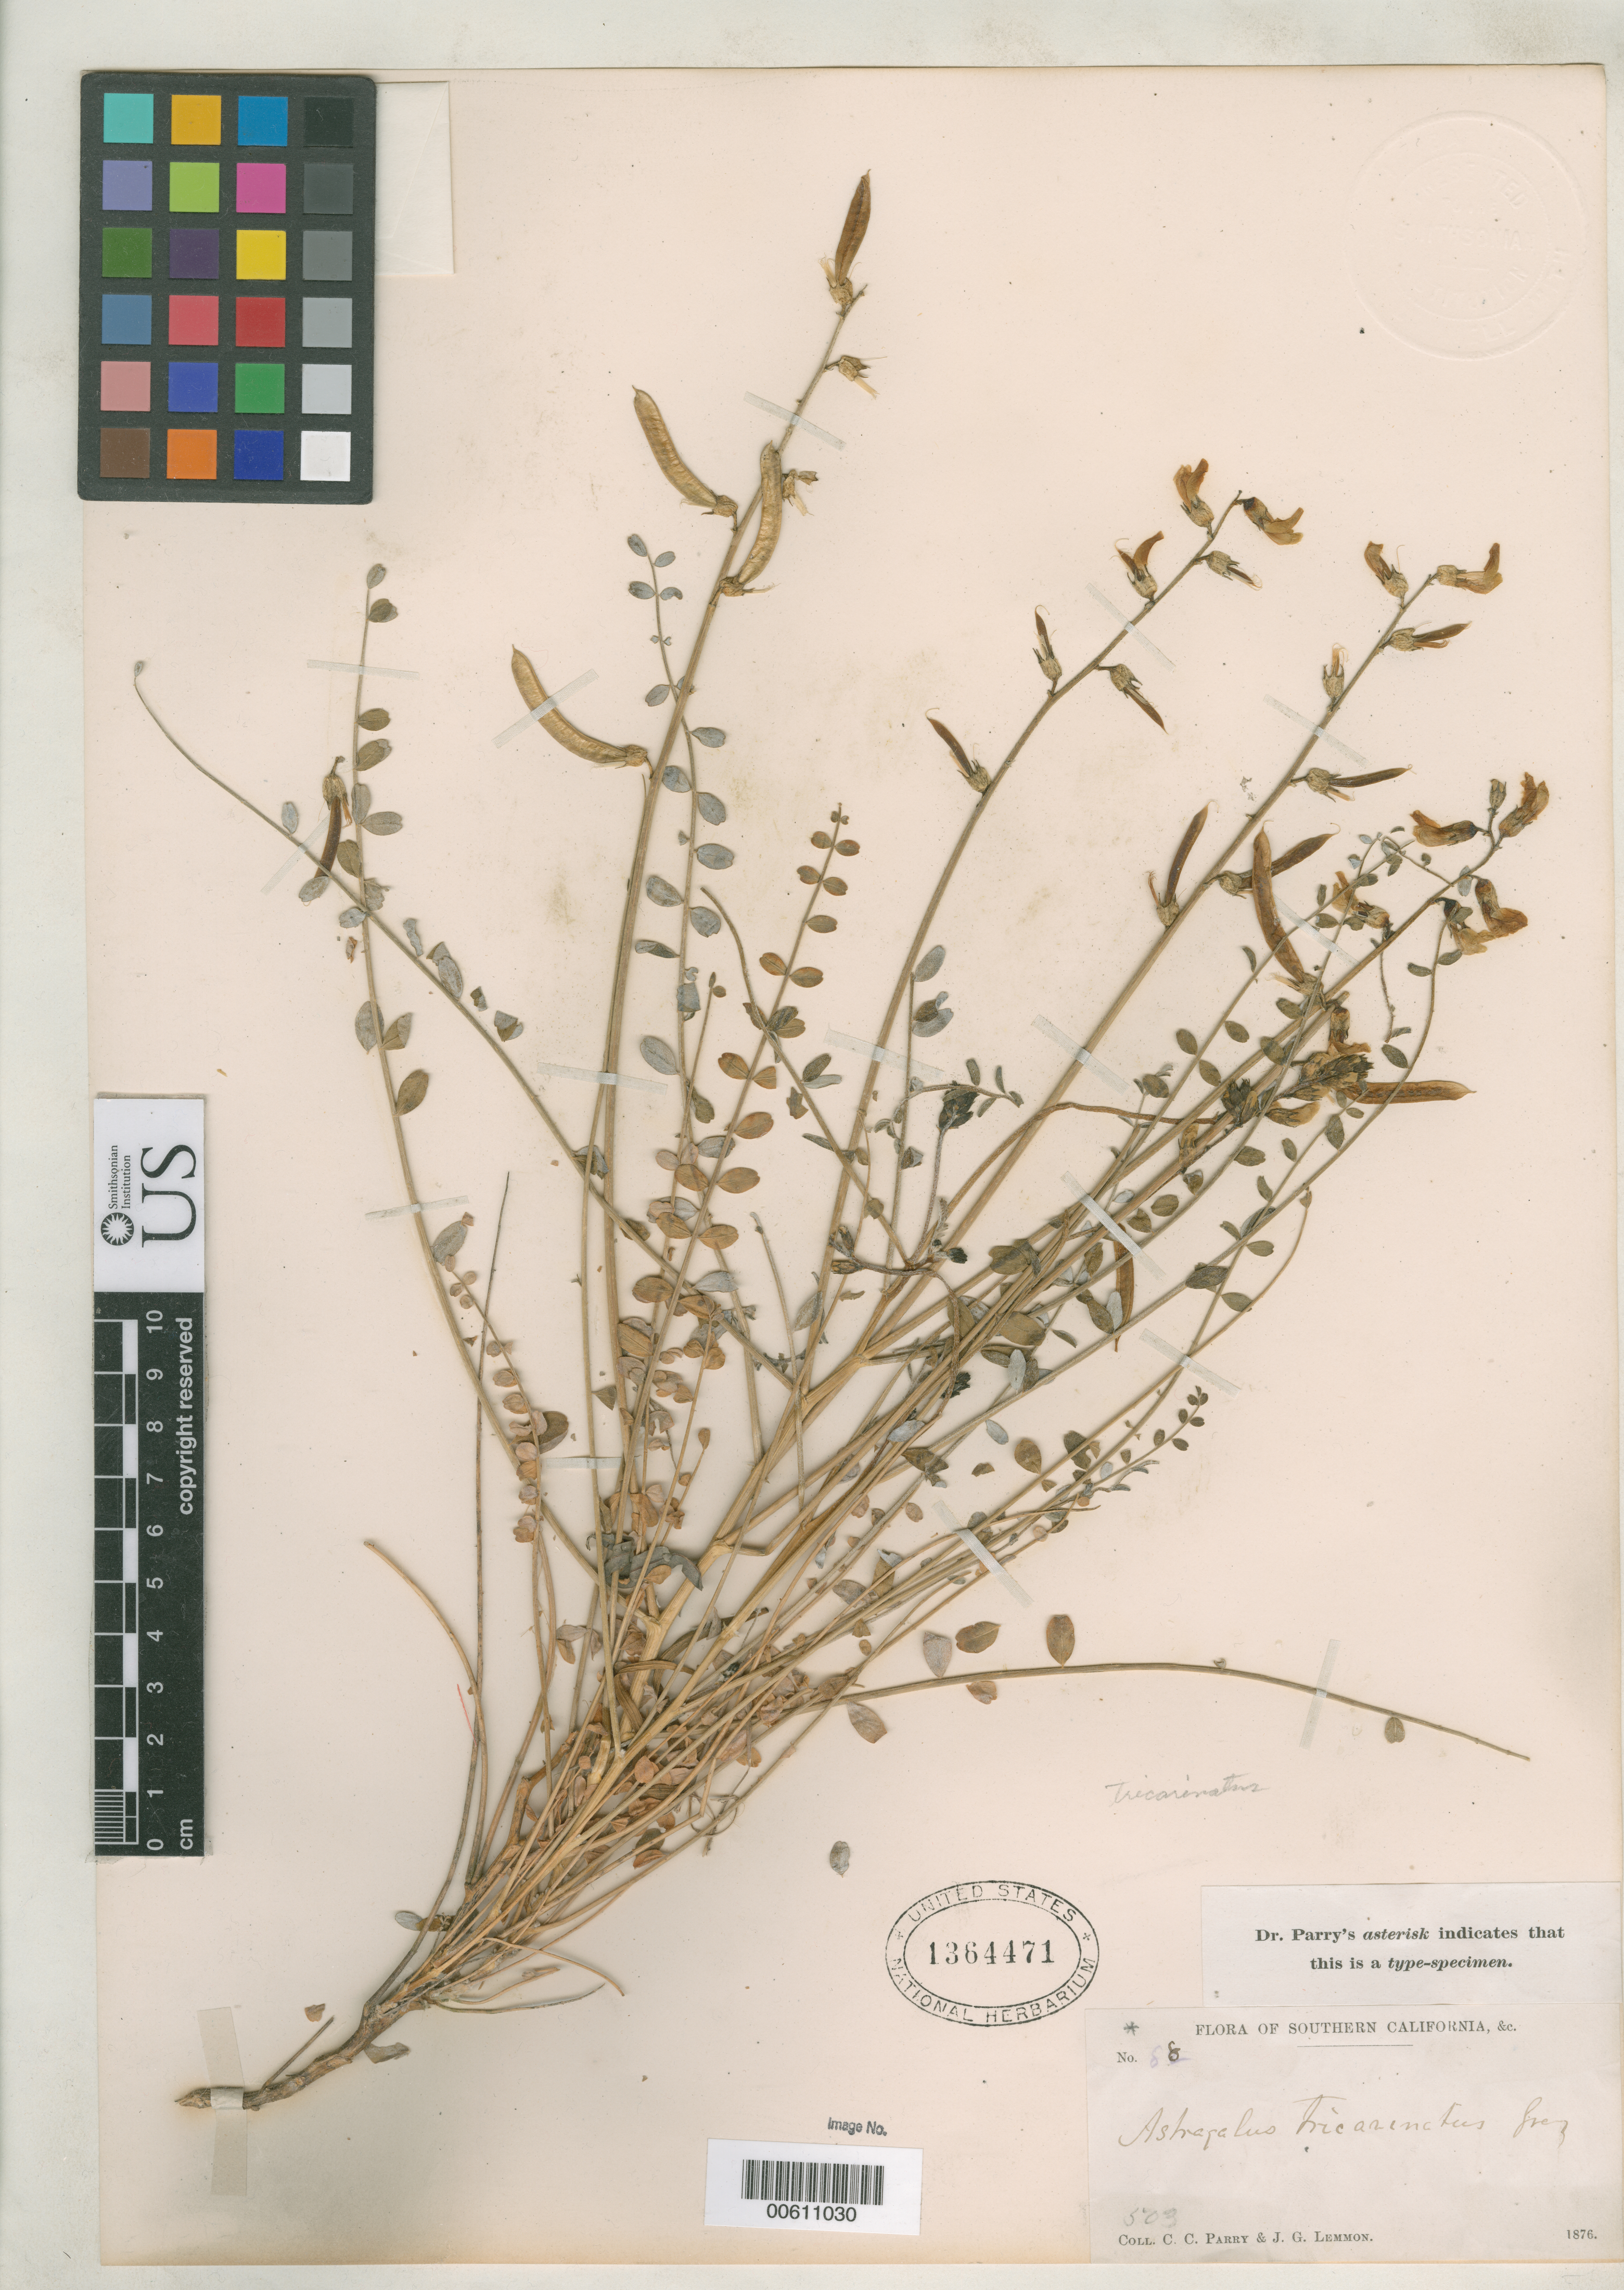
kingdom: Plantae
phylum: Tracheophyta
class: Magnoliopsida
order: Fabales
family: Fabaceae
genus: Astragalus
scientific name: Astragalus tricarinatus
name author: A. Gray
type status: Possible Isotype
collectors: C. C. Parry & J. G. Lemmon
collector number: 88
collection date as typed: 1876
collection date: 1876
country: United States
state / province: California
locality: Southern California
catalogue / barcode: US 1364471